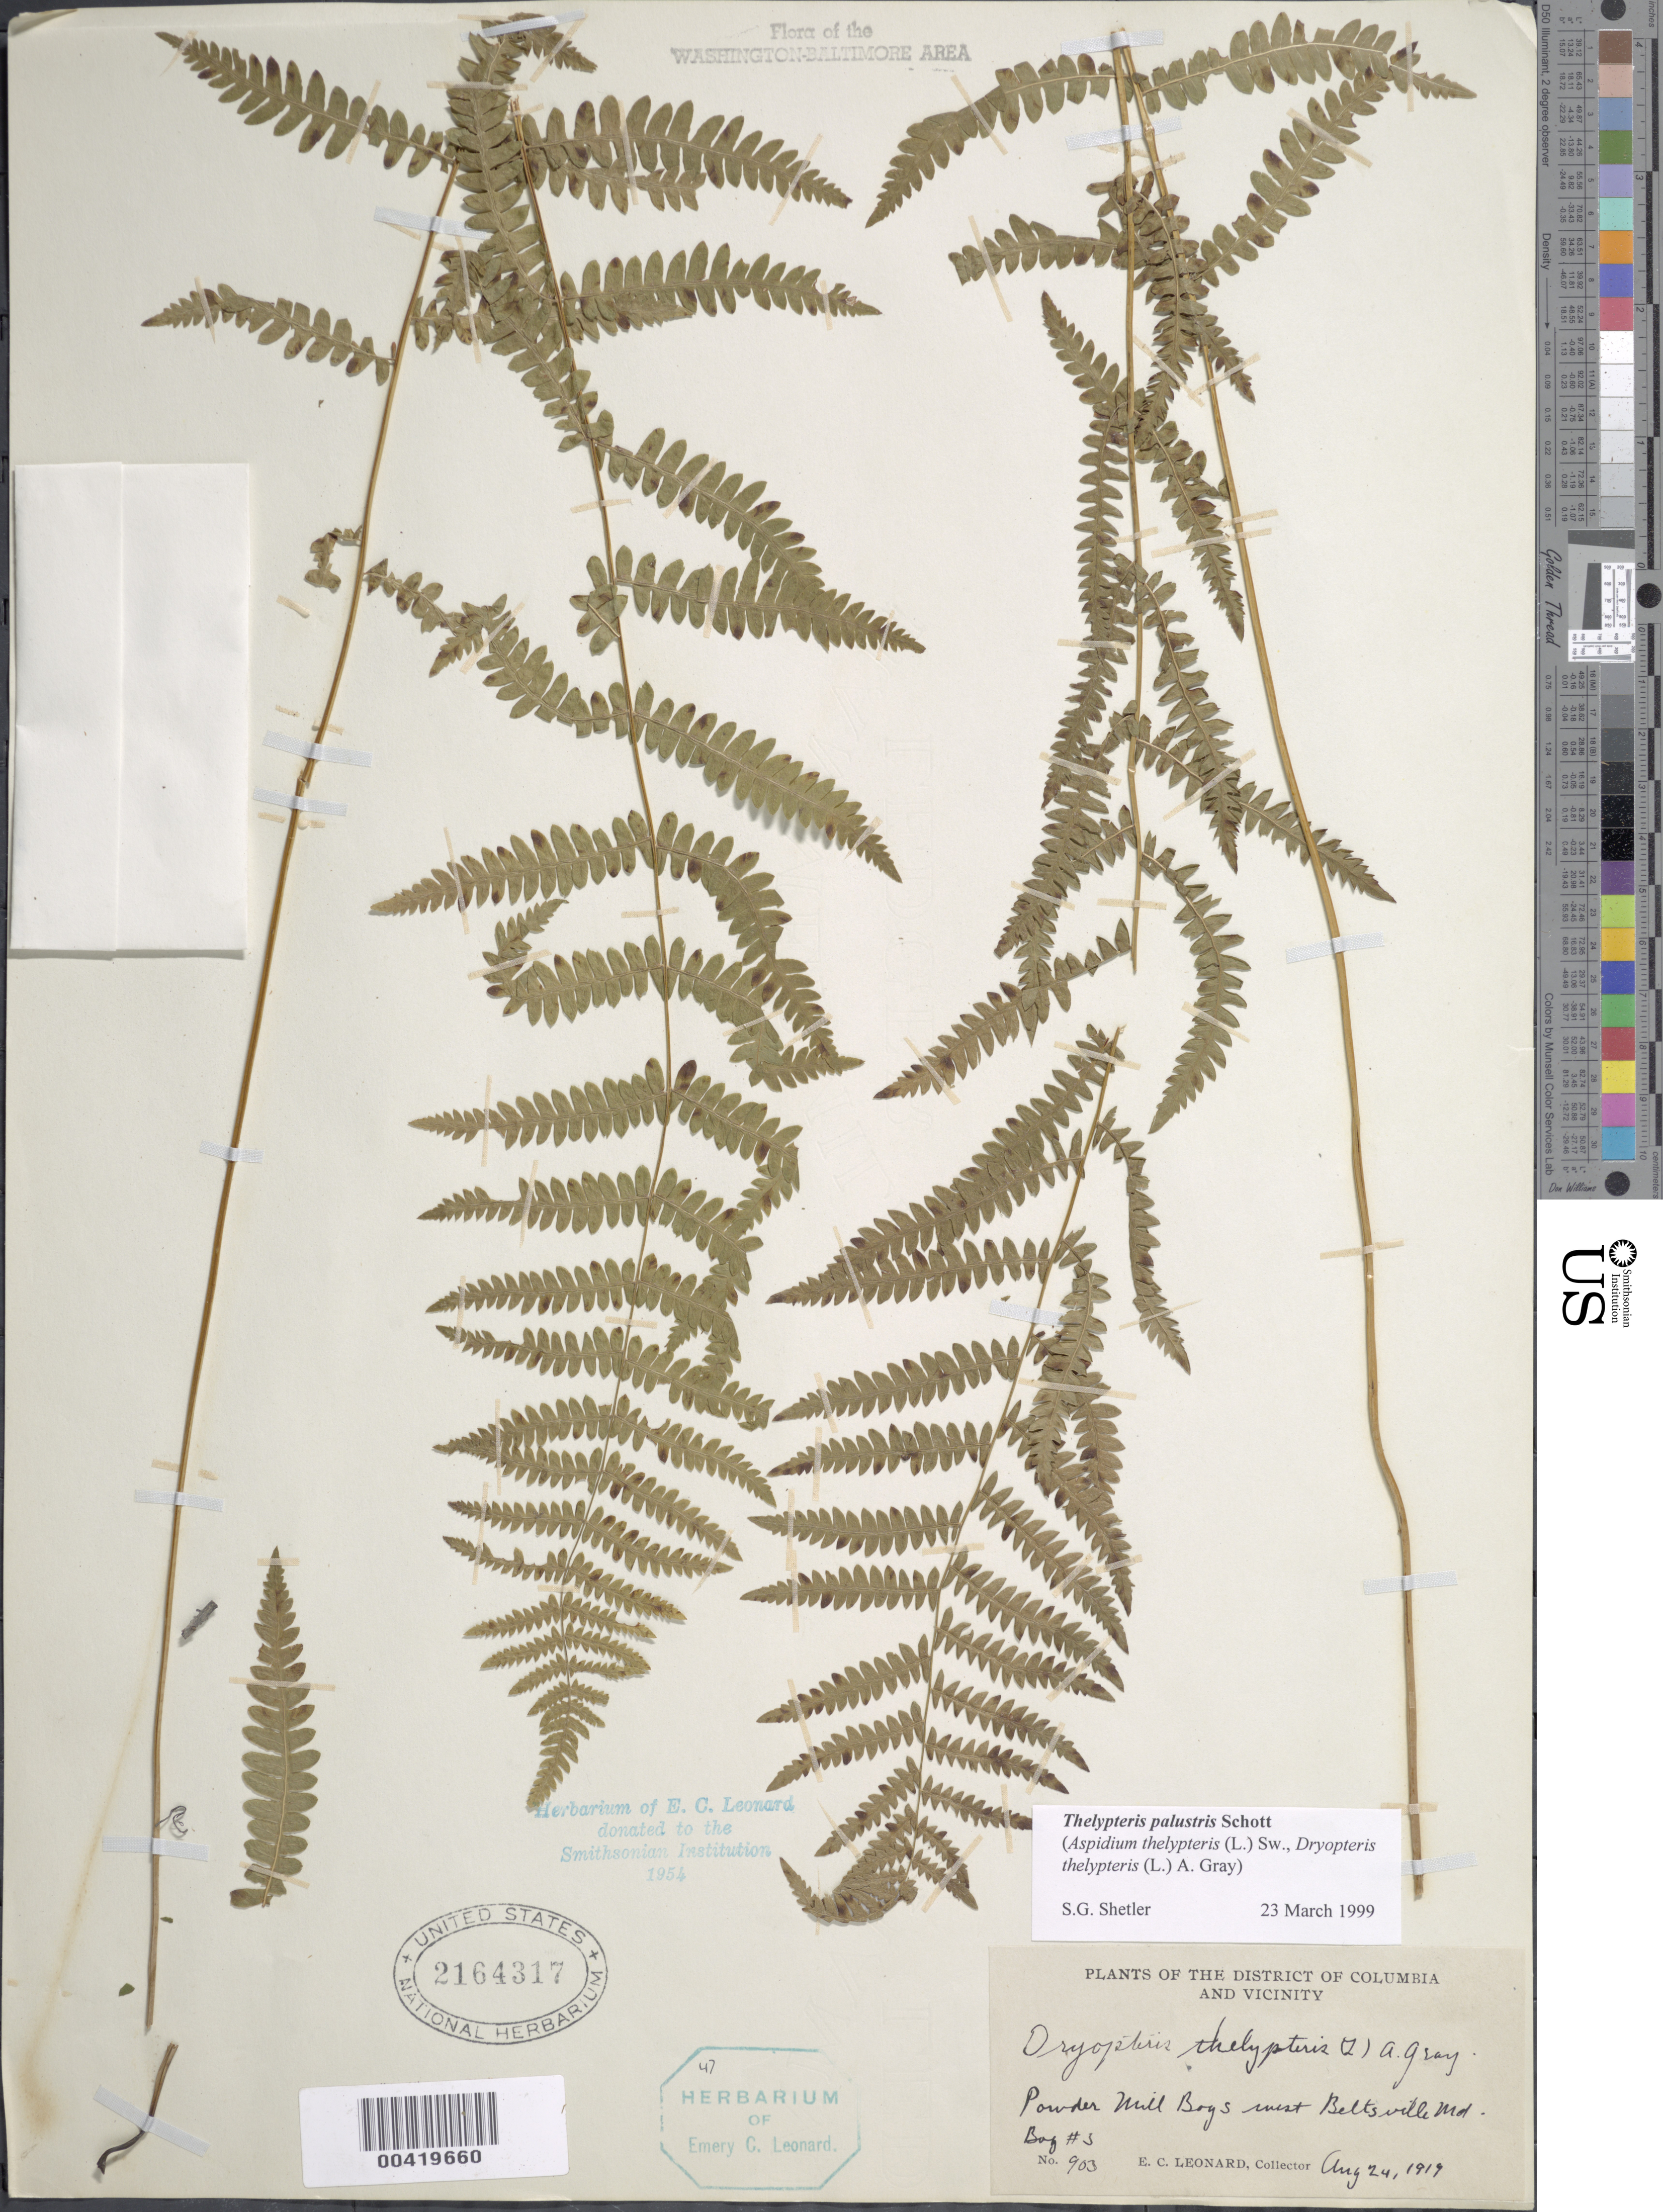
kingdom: Plantae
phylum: Tracheophyta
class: Polypodiopsida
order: Polypodiales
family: Thelypteridaceae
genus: Thelypteris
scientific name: Thelypteris palustris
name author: (Salisb.) Schott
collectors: E. C. Leonard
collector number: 903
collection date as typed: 24 Aug 1919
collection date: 1919-08-24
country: United States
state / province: Maryland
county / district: Prince George's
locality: Powder Mill Bogs, west of Beltsville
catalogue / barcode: US 2164317